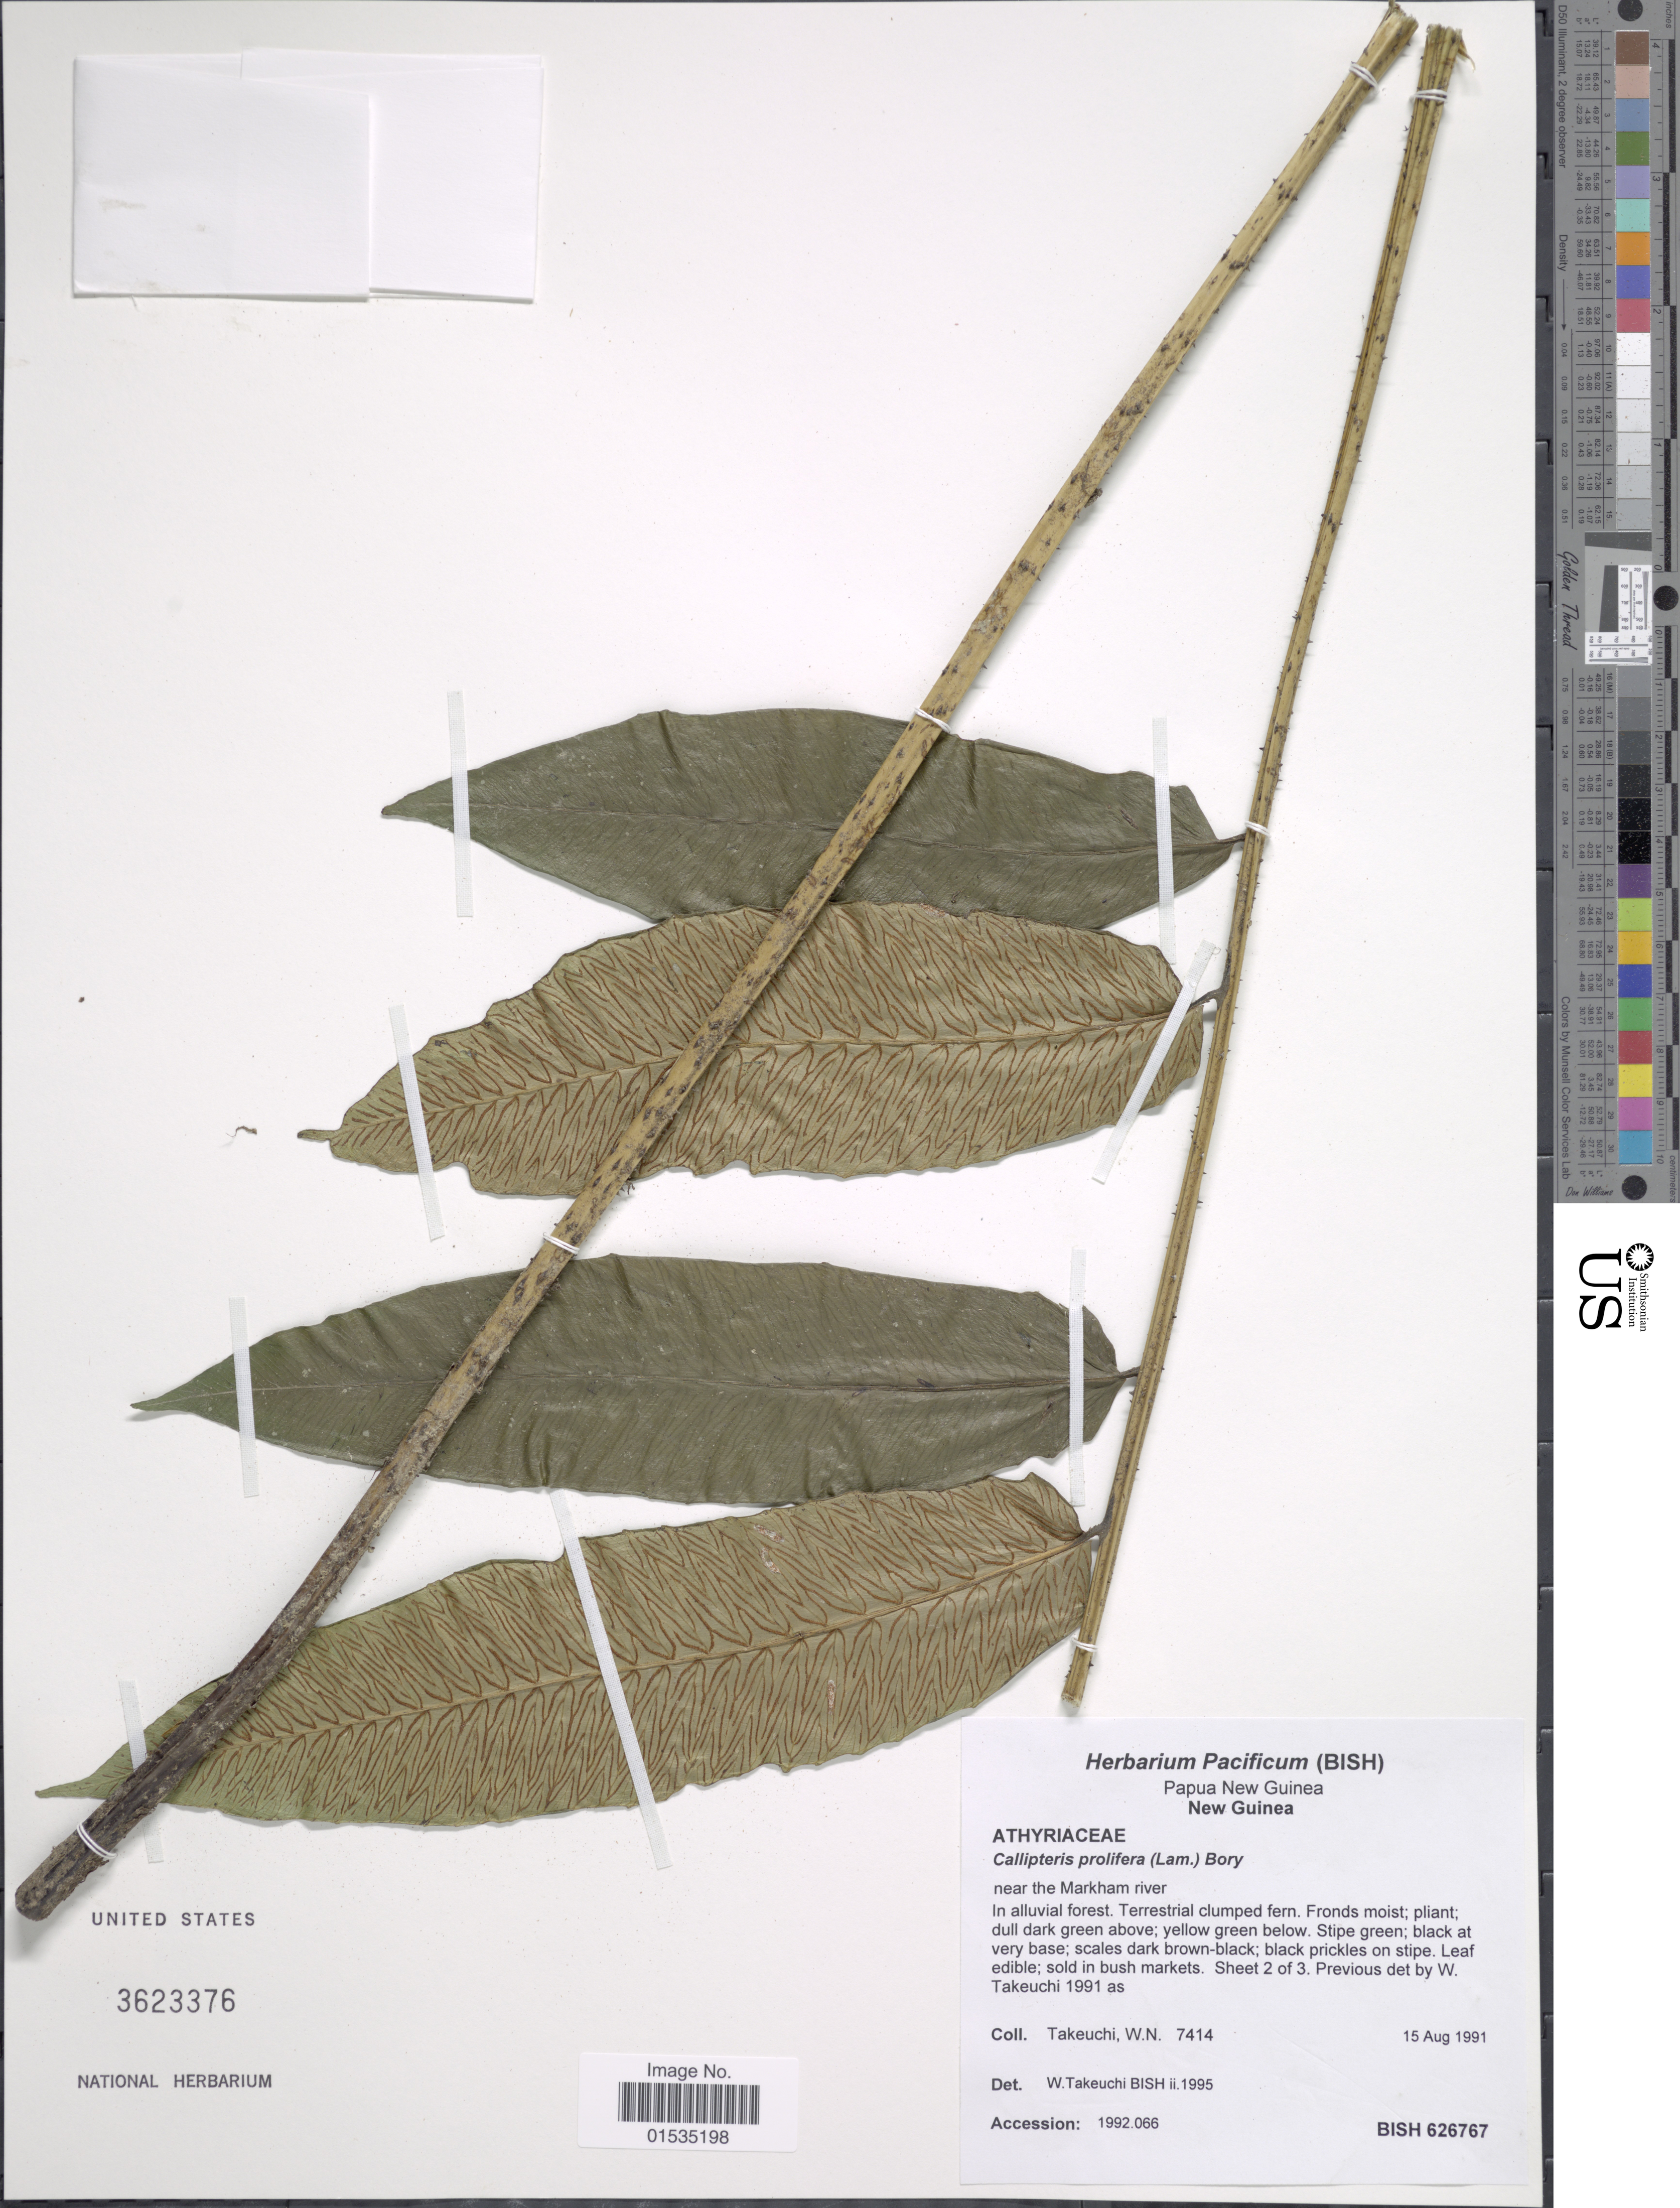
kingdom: Plantae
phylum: Tracheophyta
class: Polypodiopsida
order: Polypodiales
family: Athyriaceae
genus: Diplazium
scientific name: Diplazium proliferum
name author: (Lam.) Thouars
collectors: W. N. Takeuchi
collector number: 7414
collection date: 1991-08-15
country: Papua New Guinea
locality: New Guinea, near the markham river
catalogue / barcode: US 3623376